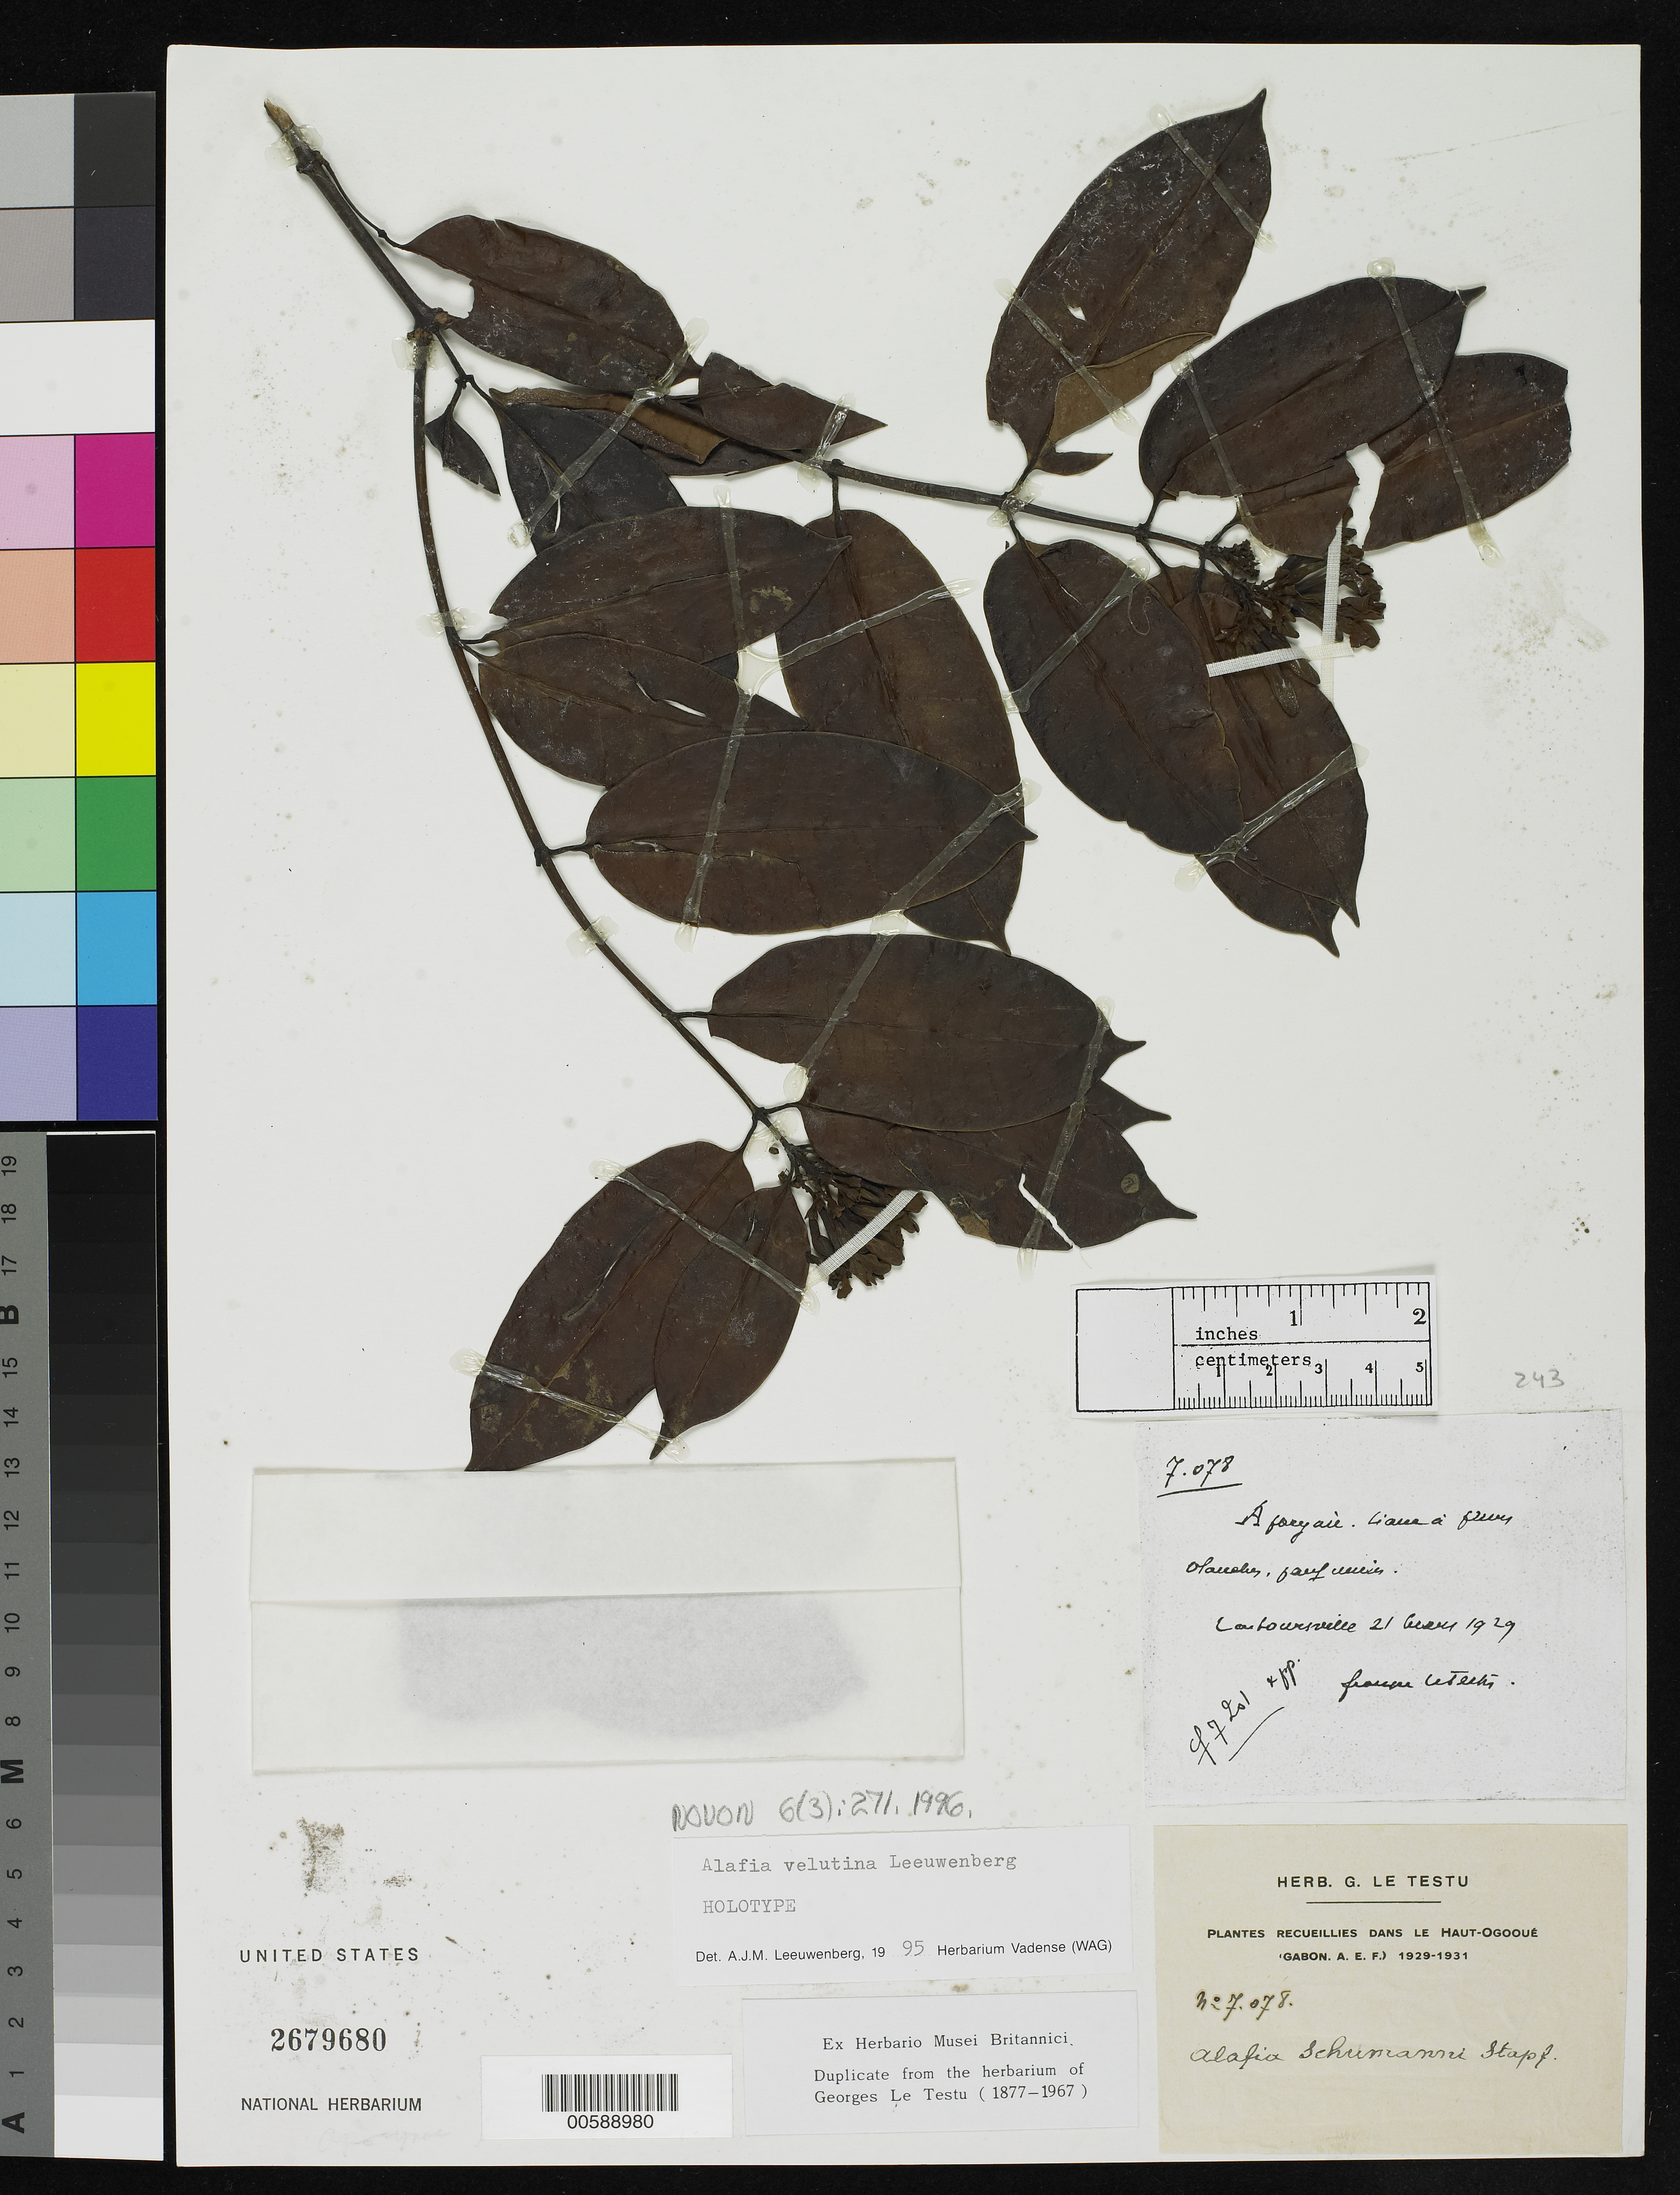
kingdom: Plantae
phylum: Tracheophyta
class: Magnoliopsida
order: Gentianales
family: Apocynaceae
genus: Alafia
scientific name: Alafia velutina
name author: Leeuwenb.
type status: Holotype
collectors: G. Le Testu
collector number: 7078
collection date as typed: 21 --- 1929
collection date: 1929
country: Gabon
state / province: Haut-Ogooué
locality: Lastoursville.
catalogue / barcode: US 2679680